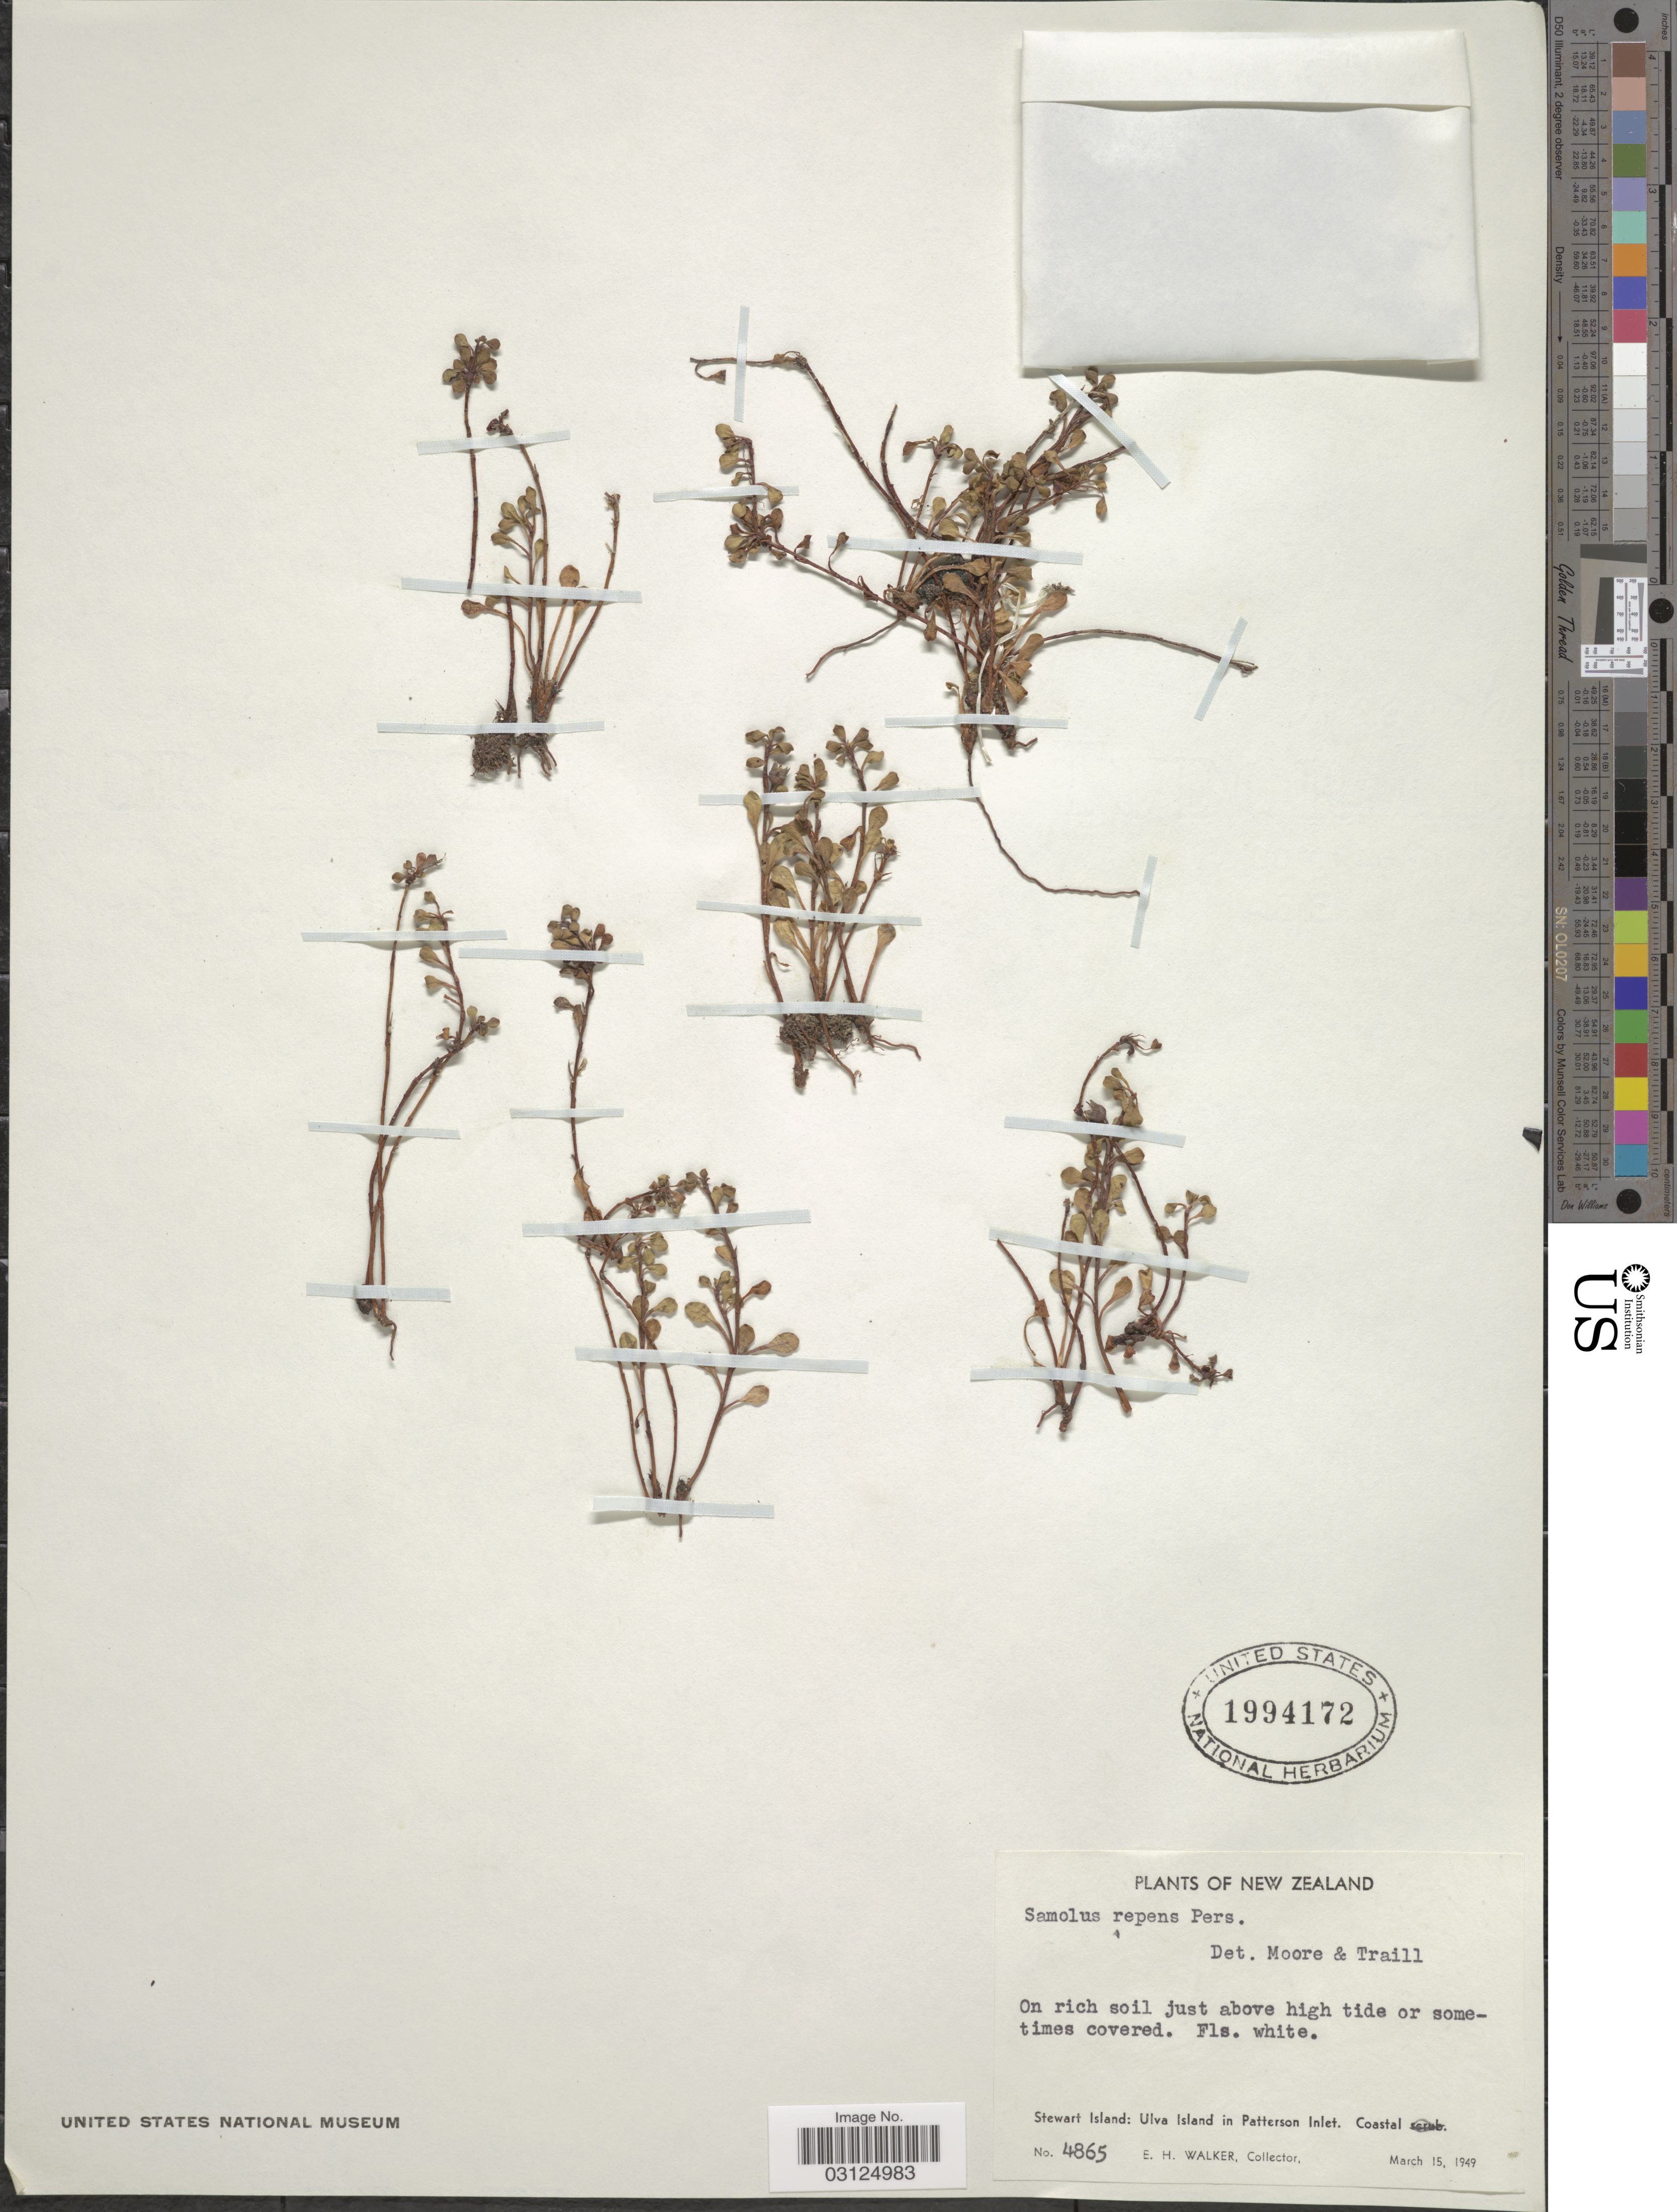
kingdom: Plantae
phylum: Tracheophyta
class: Magnoliopsida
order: Ericales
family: Primulaceae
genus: Samolus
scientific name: Samolus repens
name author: (J.R. Forst. & G. Forst.) Pers.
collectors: E. H. Walker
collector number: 4865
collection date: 1949-03-15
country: New Zealand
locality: Stewart Island: Ulva Island in Patterson Inlet.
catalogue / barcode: US 1994172